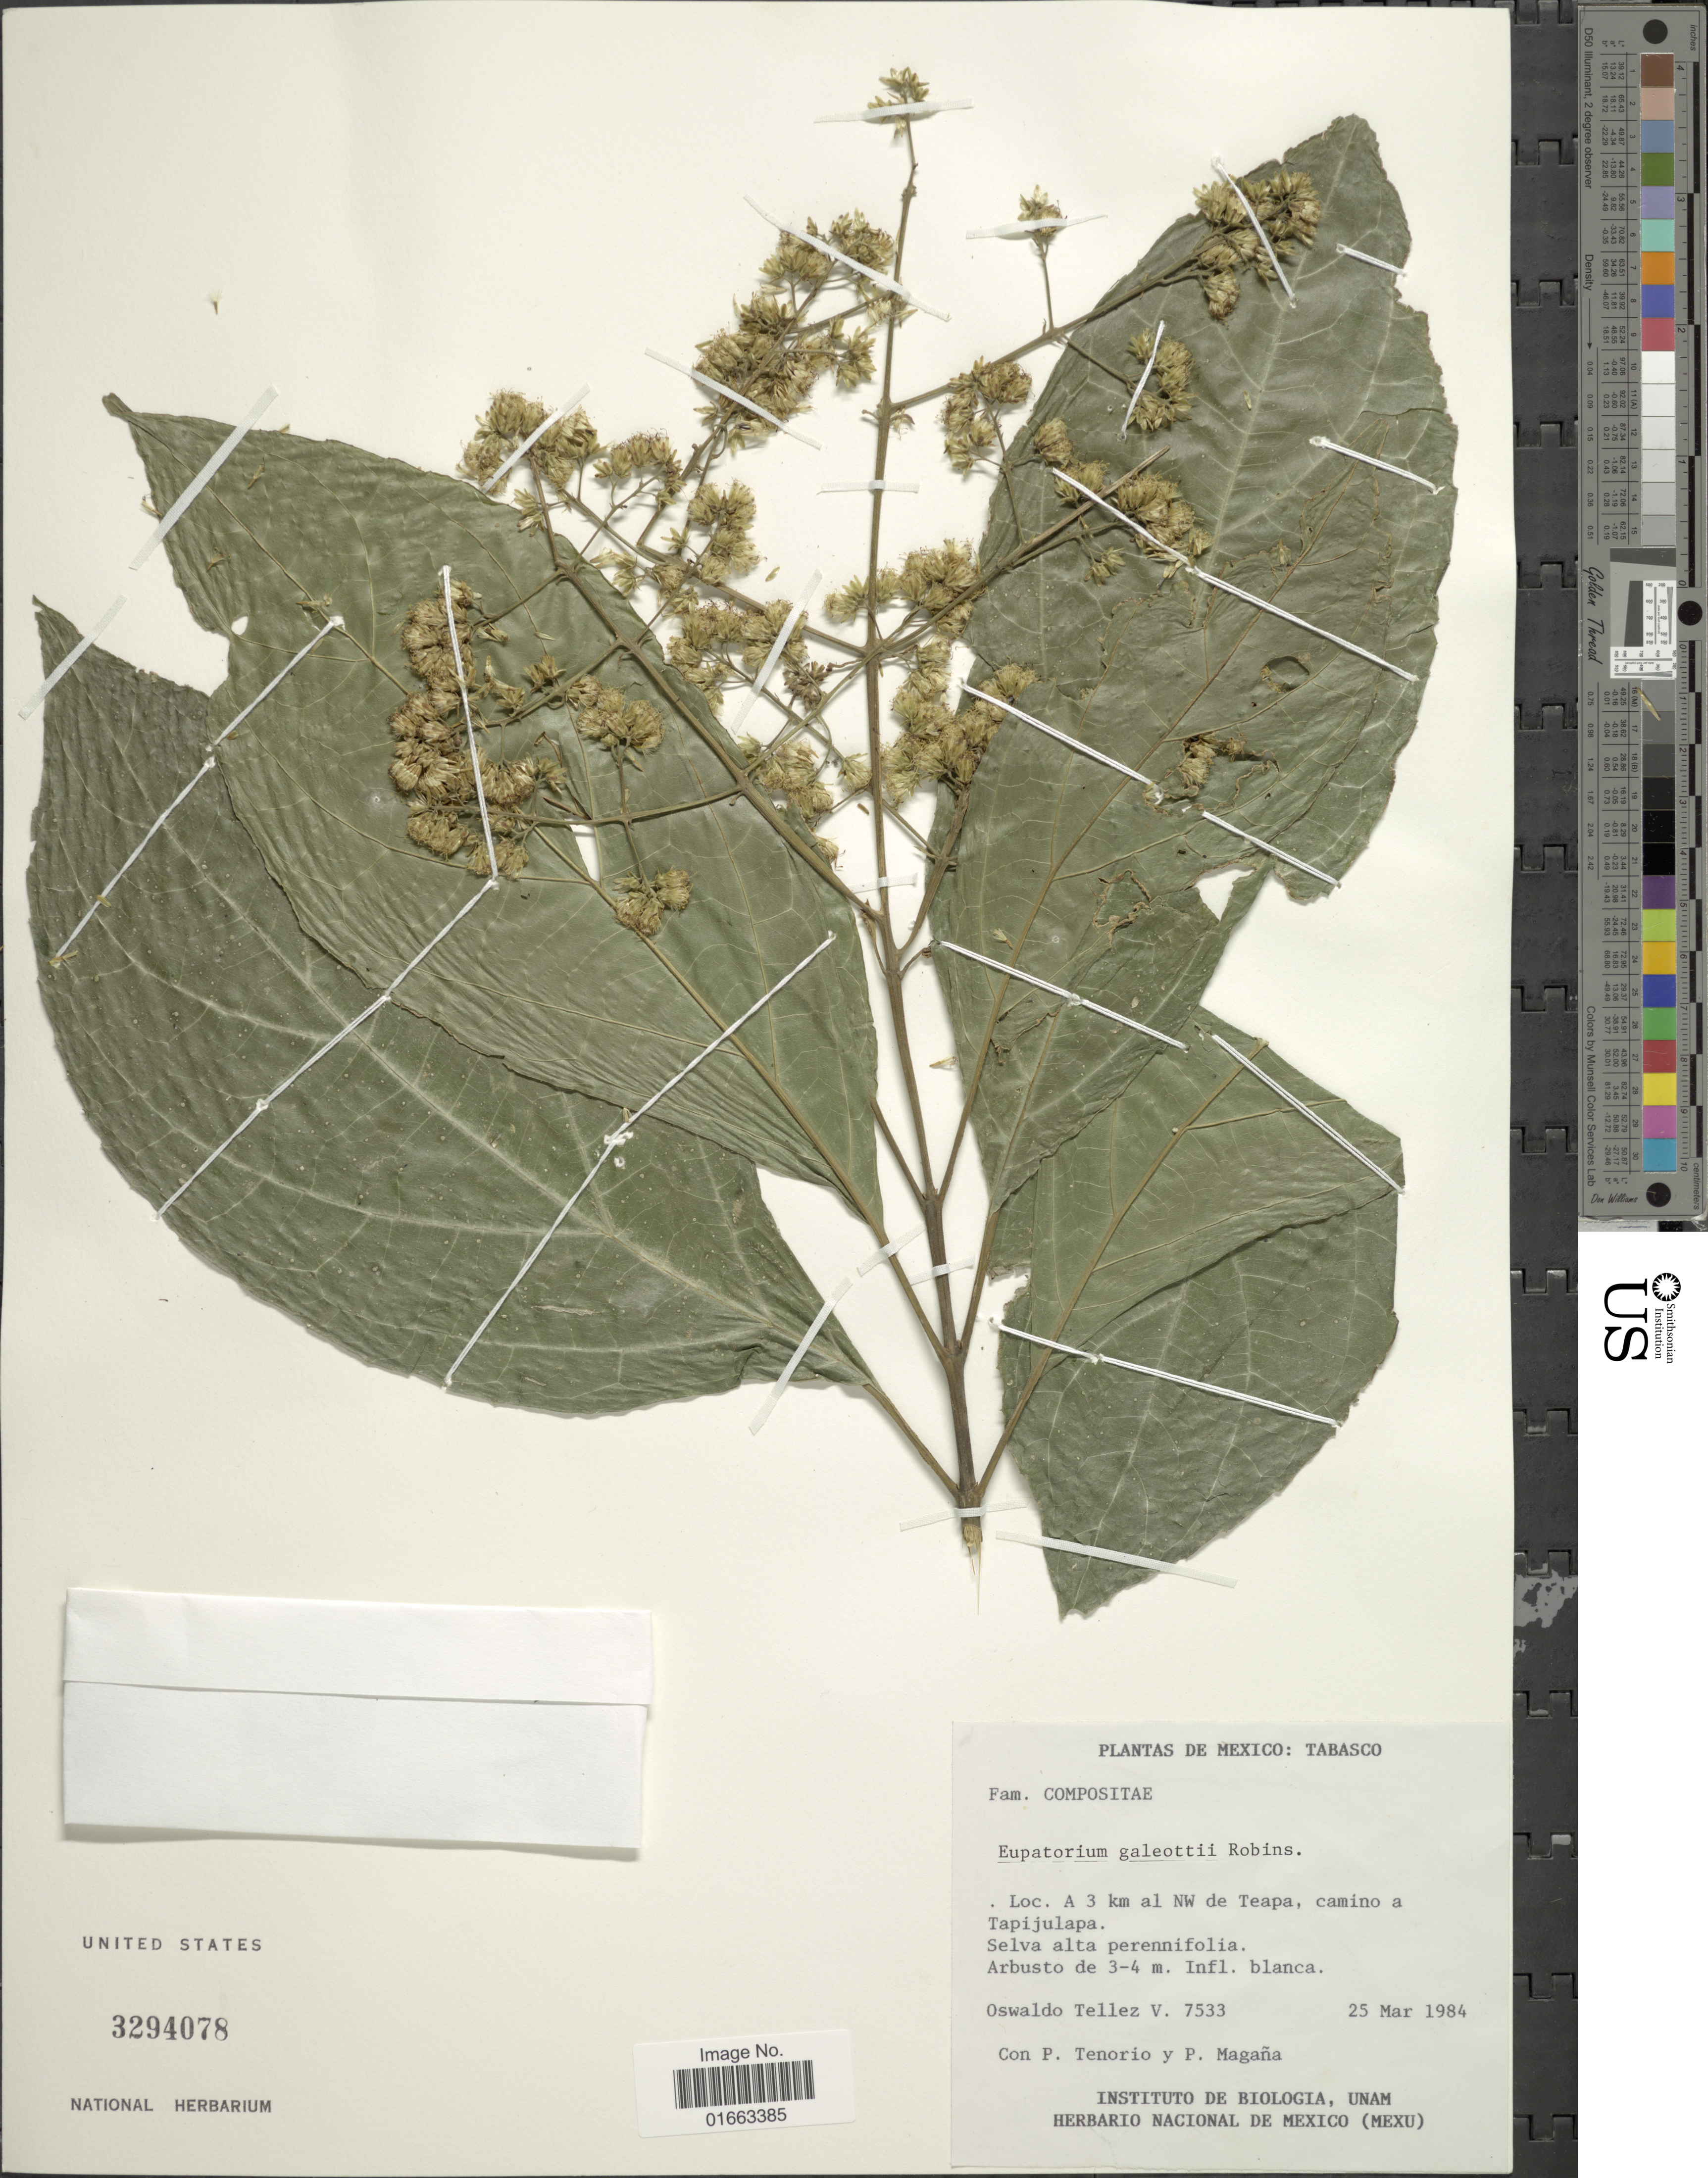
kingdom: Plantae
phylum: Tracheophyta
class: Magnoliopsida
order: Asterales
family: Asteraceae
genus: Koanophyllon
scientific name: Koanophyllon galeottii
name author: (B.L. Rob.) R.M. King & H. Rob.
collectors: O. Téllez V., Tenorio, P. & P. Magaña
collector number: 7533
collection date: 1984-03-25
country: Mexico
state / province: Tabasco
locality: A 3 km al NW de Teapa, camino a Tapijulapa, Selva alta perennifolia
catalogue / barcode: US 3294078